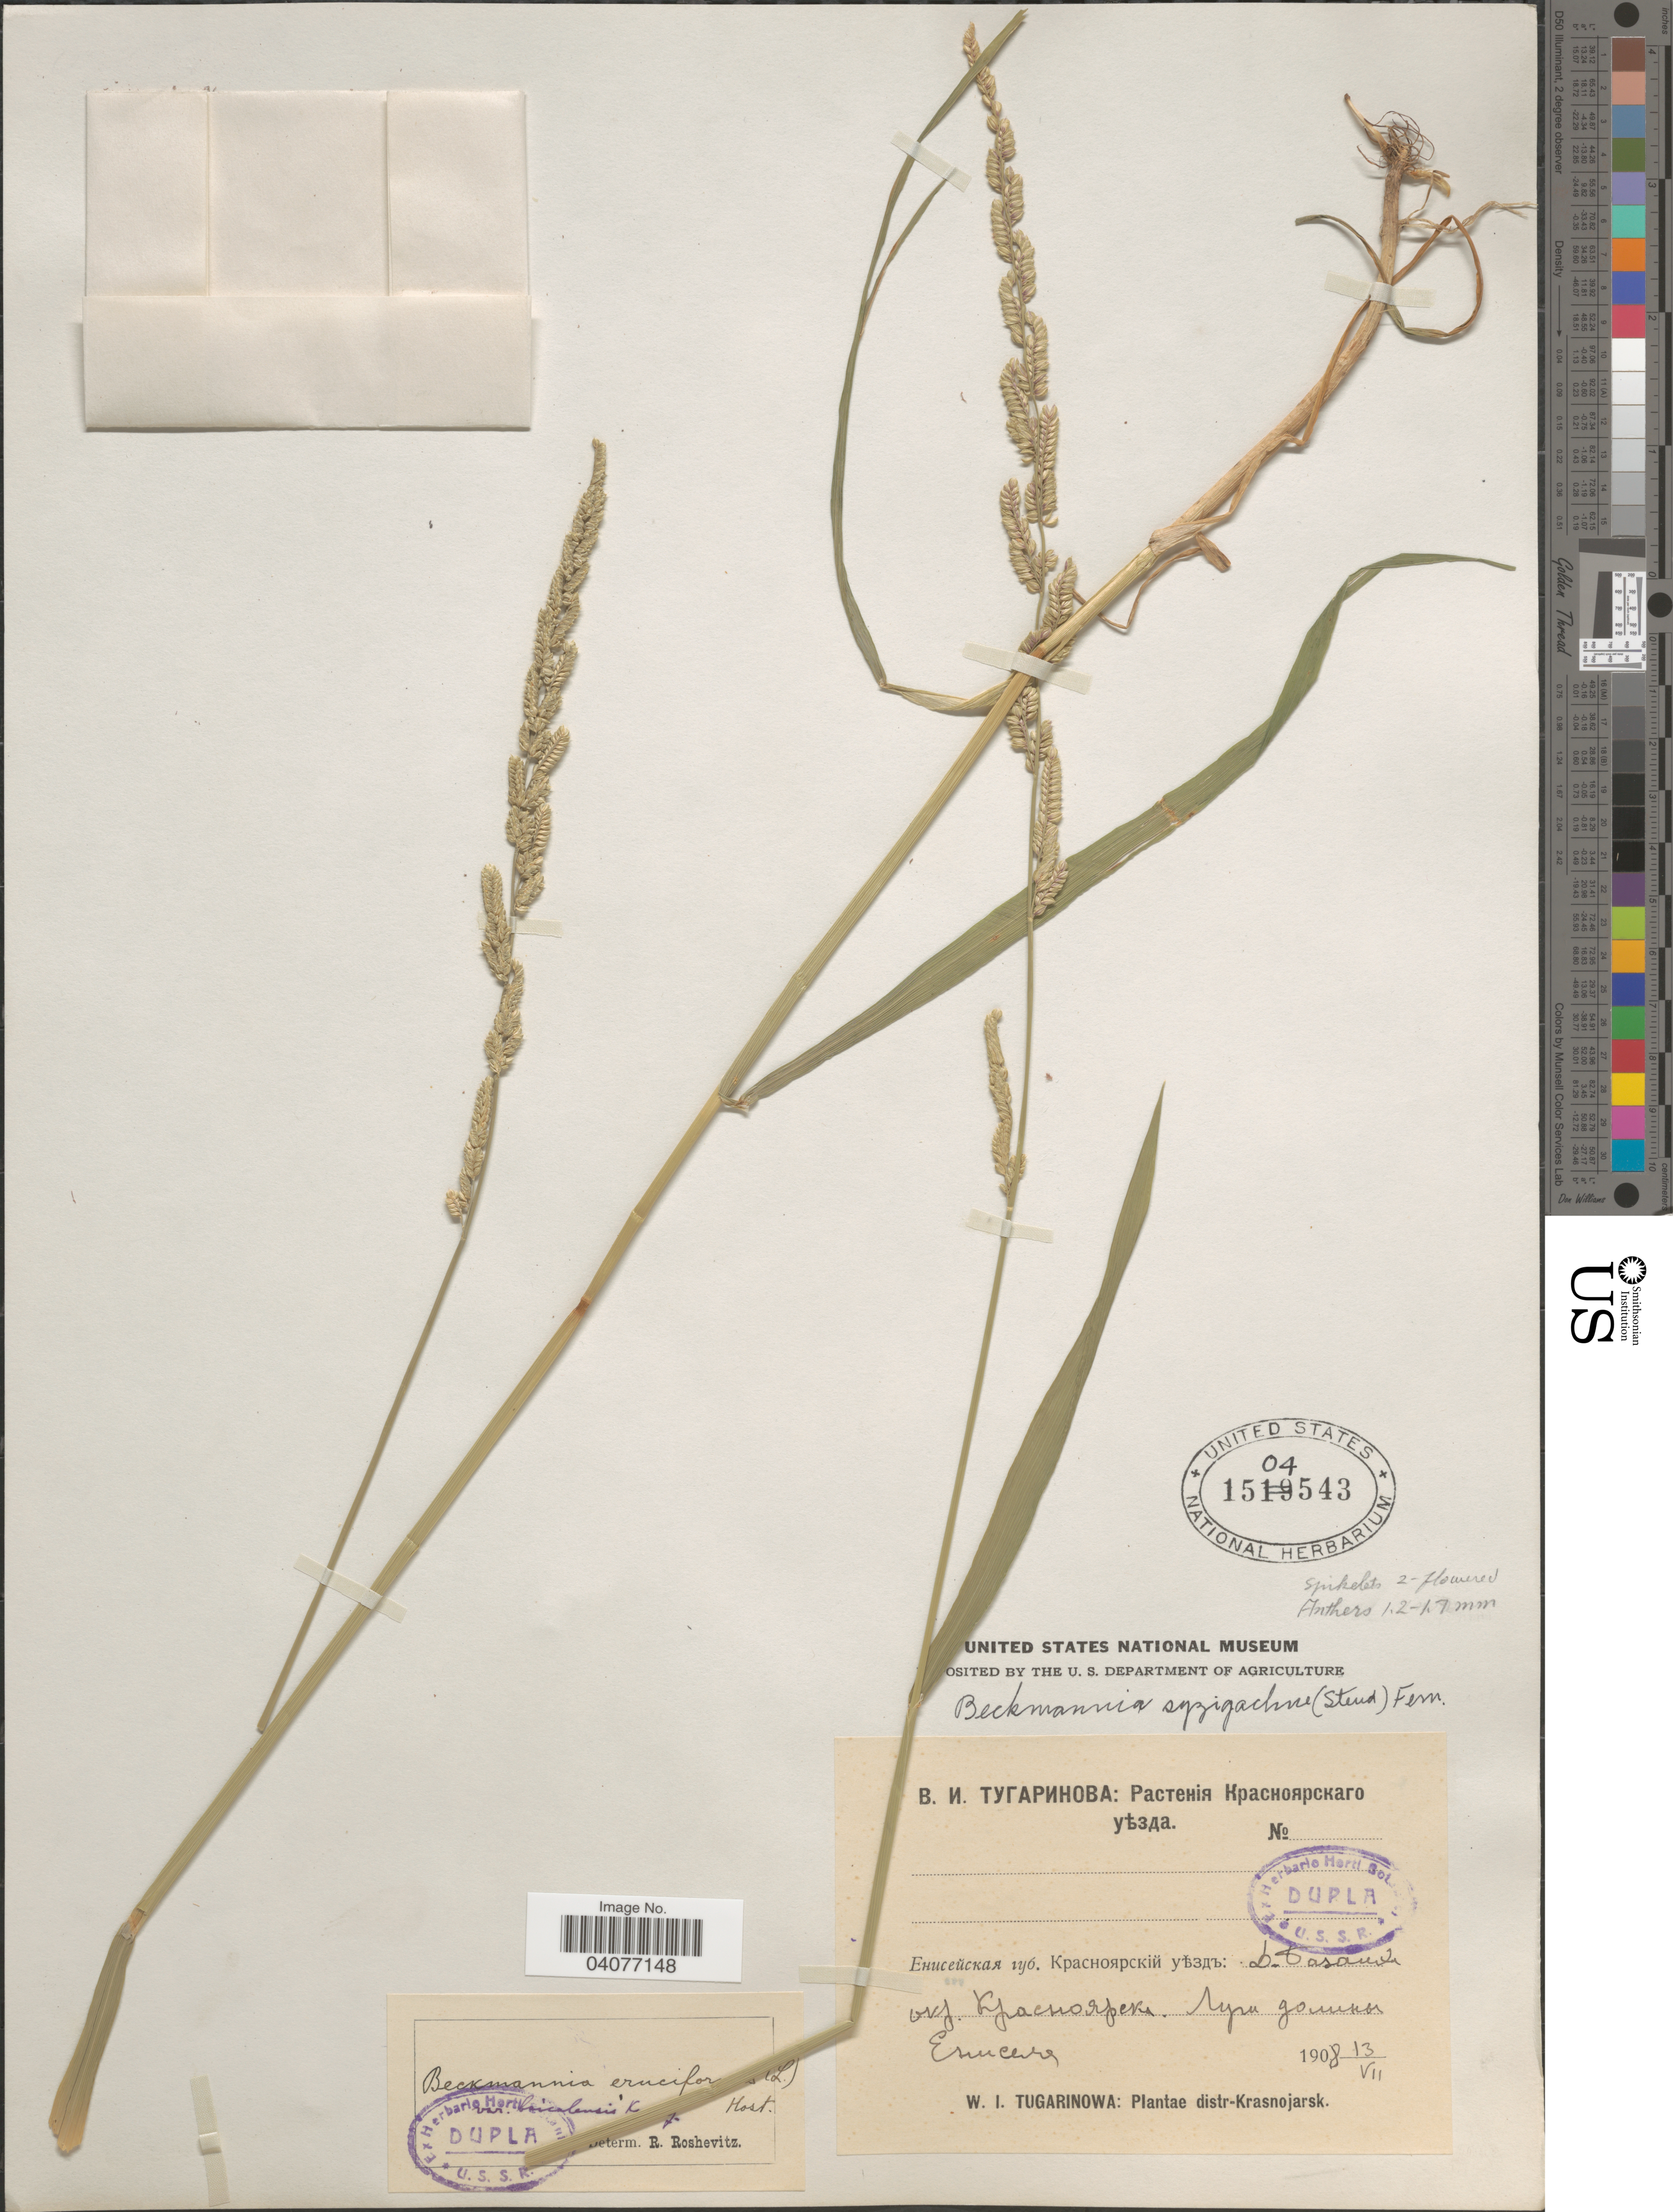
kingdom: Plantae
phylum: Tracheophyta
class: Liliopsida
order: Poales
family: Poaceae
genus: Beckmannia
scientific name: Beckmannia syzigachne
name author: (Steud.) Fernald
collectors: W. Tugarinowa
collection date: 1908-07-13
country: Russian Federation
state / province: Krasnoyarsk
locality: Near Krasnoyarsk, valley of river Yenisey.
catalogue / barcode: US 1504543